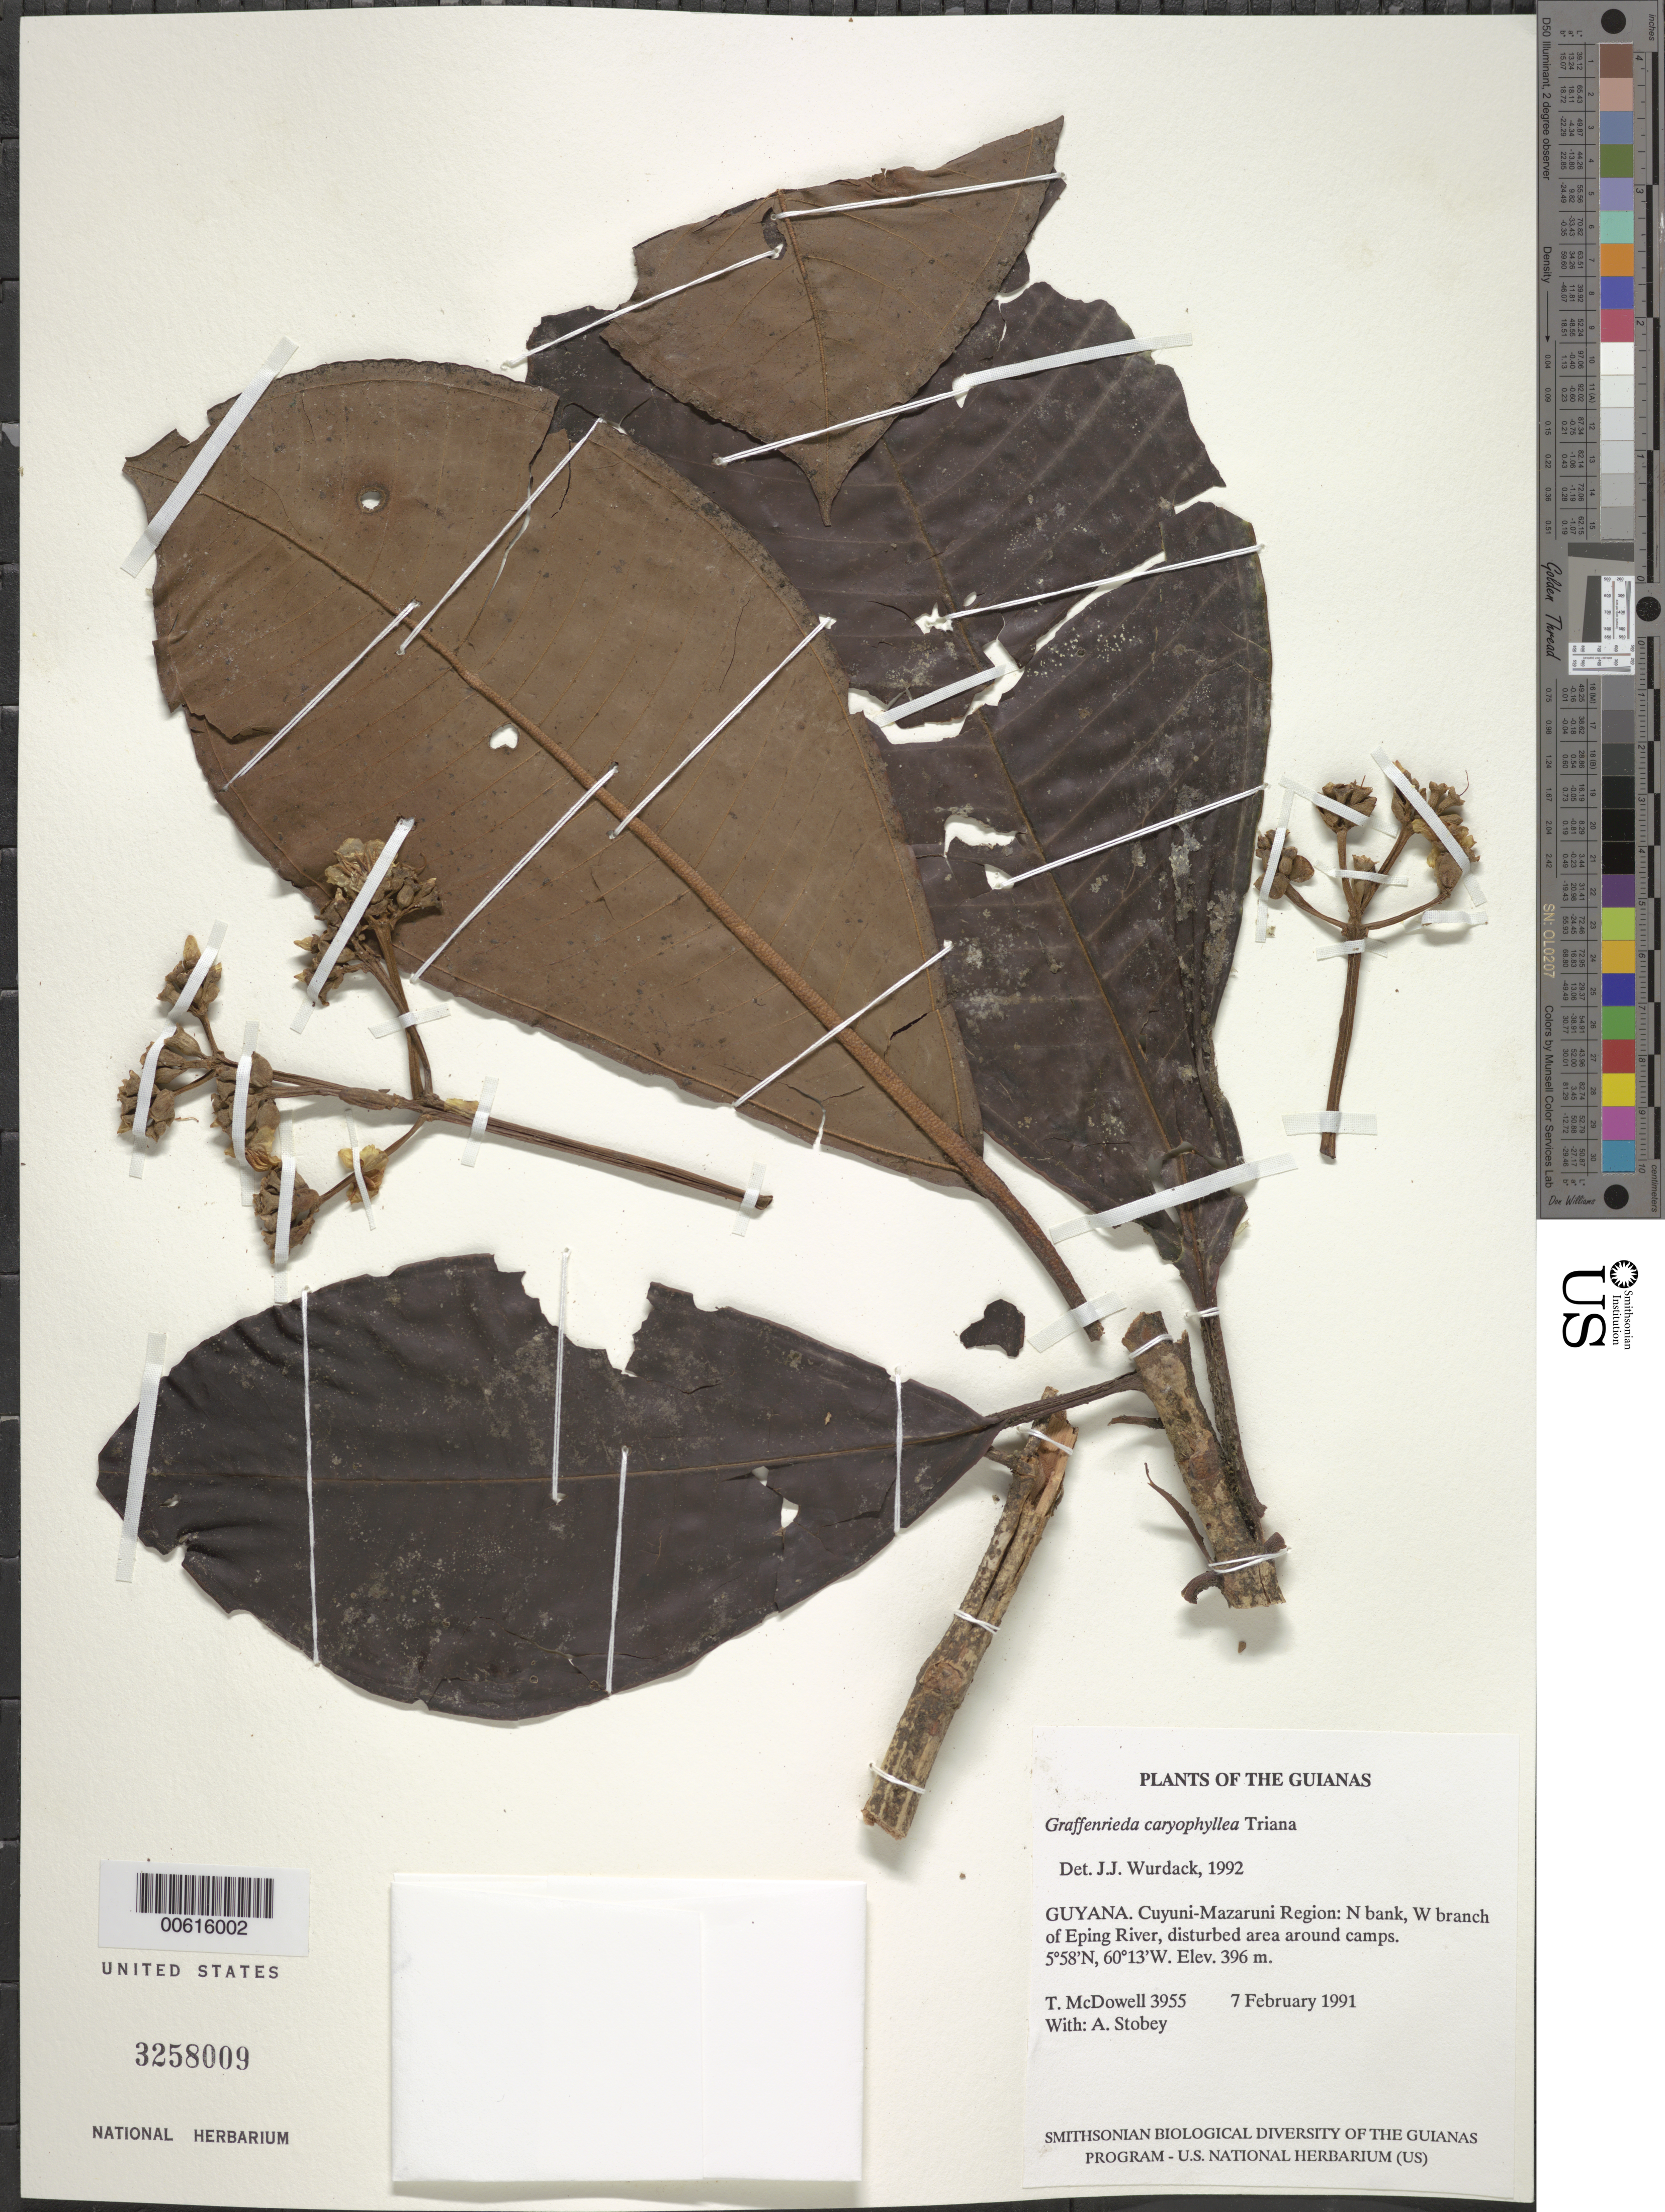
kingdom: Plantae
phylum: Tracheophyta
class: Magnoliopsida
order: Myrtales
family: Melastomataceae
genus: Graffenrieda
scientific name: Graffenrieda caryophyllea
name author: Triana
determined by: Wurdack, John J., (US), US (UNITED STATES)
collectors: T. McDowell & A. Stobey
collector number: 3955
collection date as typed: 7 February 1991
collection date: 1991-02-07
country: Guyana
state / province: Cuyuni-Mazaruni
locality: N bank, W branch of Eping River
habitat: Disturbed area around camps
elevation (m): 396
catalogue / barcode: US 3258009